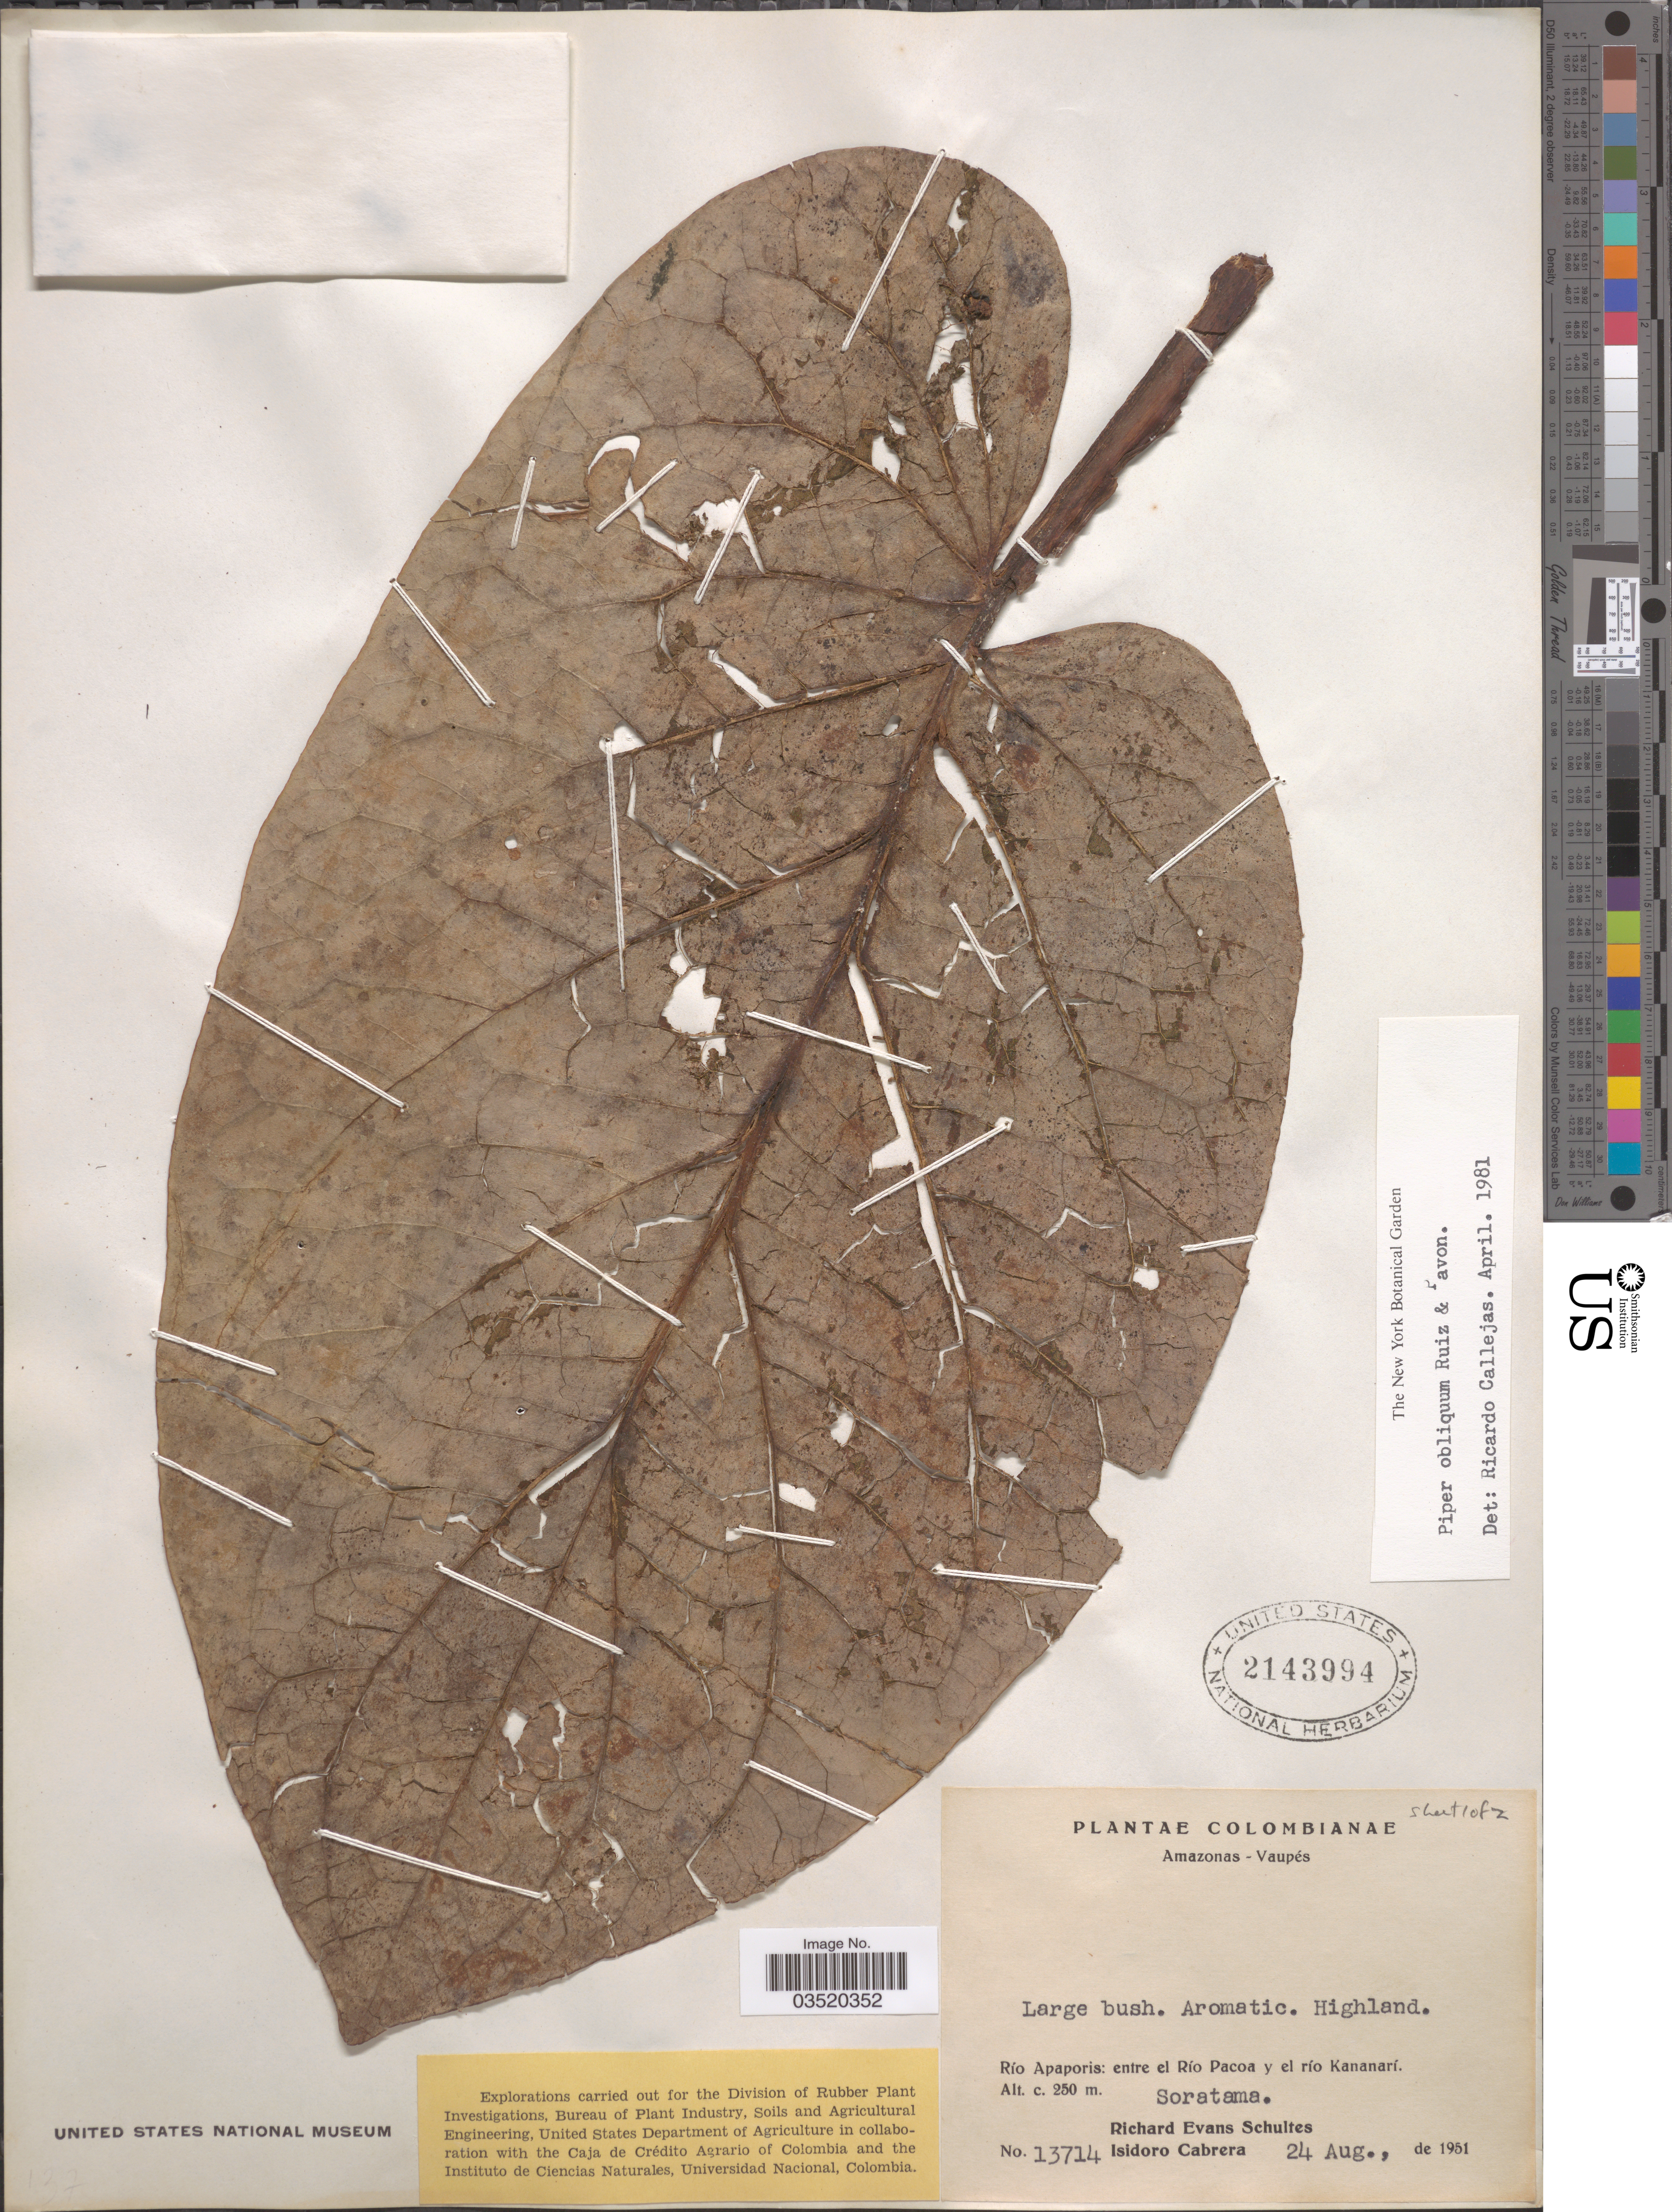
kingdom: Plantae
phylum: Tracheophyta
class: Magnoliopsida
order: Piperales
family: Piperaceae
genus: Piper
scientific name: Piper obliquum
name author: Ruiz & Pav.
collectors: R. E. Schultes & I. Cabrera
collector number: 13714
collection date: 1951-08-24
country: Colombia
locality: Amazonas - Vaupés. Río Apaporis: entre el Río Pacoa y el río Kananarí. Soratama.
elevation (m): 250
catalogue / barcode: US 2143994